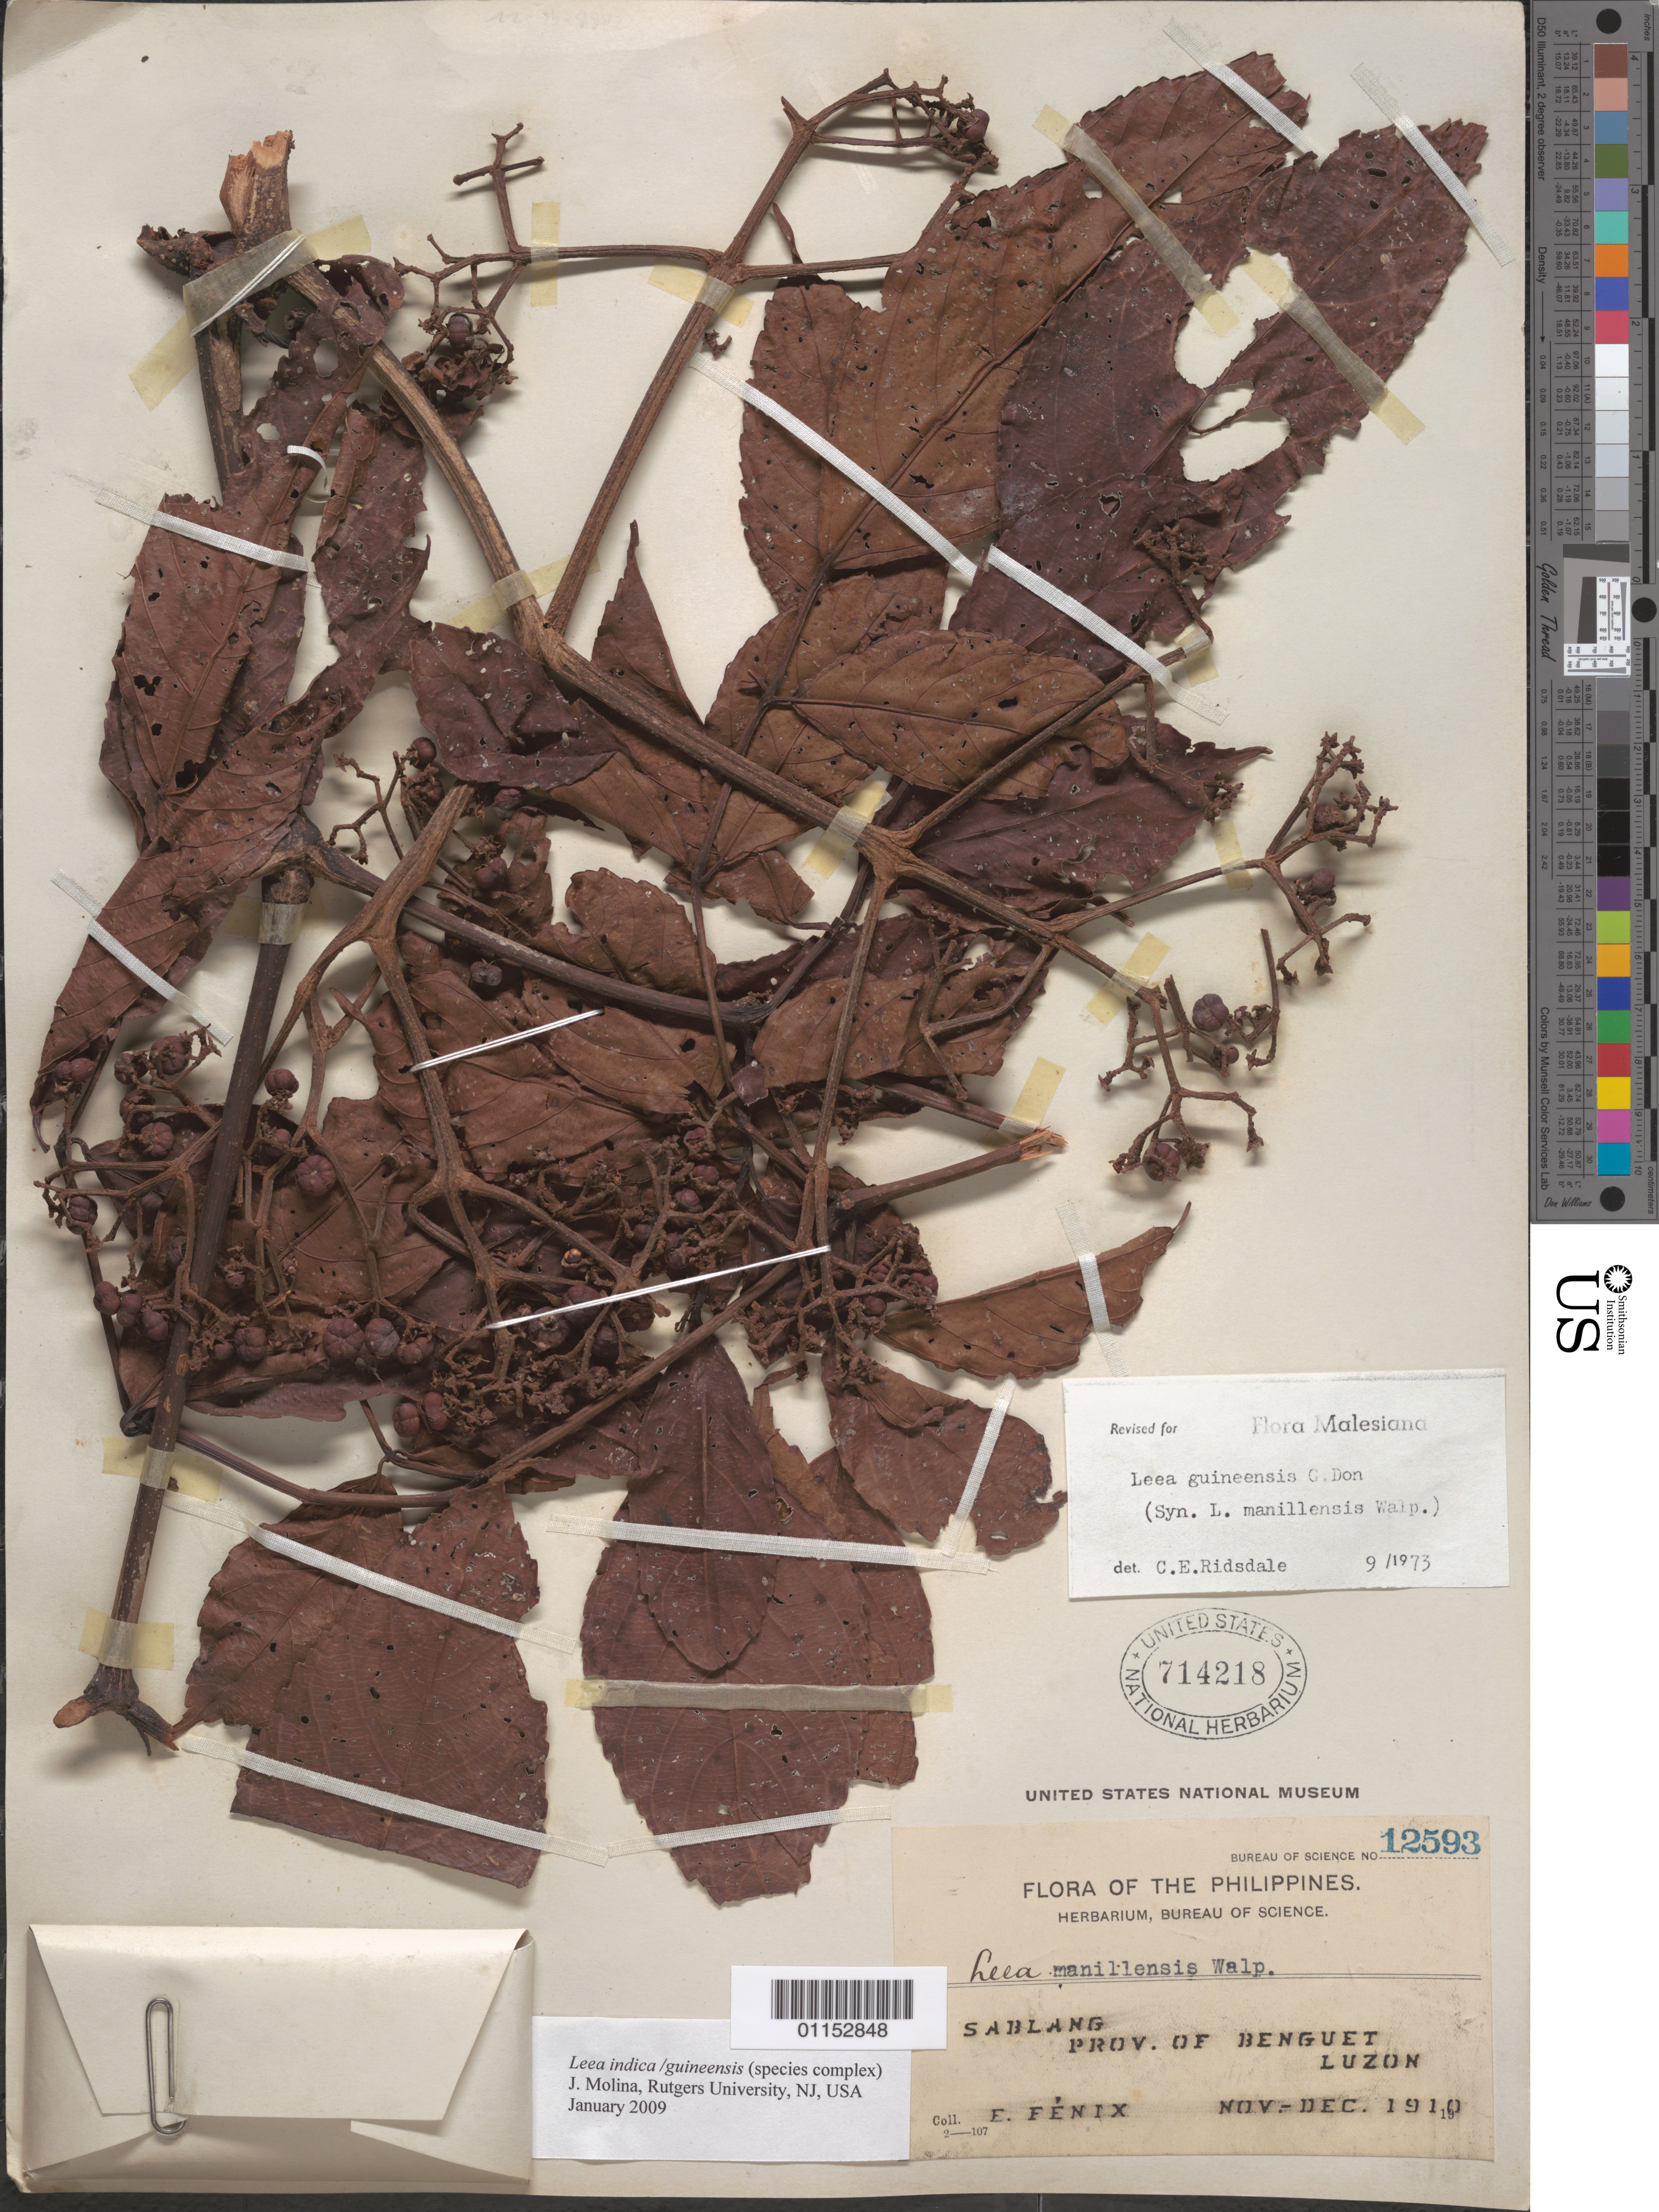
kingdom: Plantae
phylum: Tracheophyta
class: Magnoliopsida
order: Vitales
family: Vitaceae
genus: Leea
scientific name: Leea indica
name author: (Burm. f.) Merr.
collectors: E. Fenix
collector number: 12593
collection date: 1910-11/1910-12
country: Philippines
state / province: Cordillera (Administrative Region)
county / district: Benguet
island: Luzon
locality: Sablang.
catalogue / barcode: US 714218